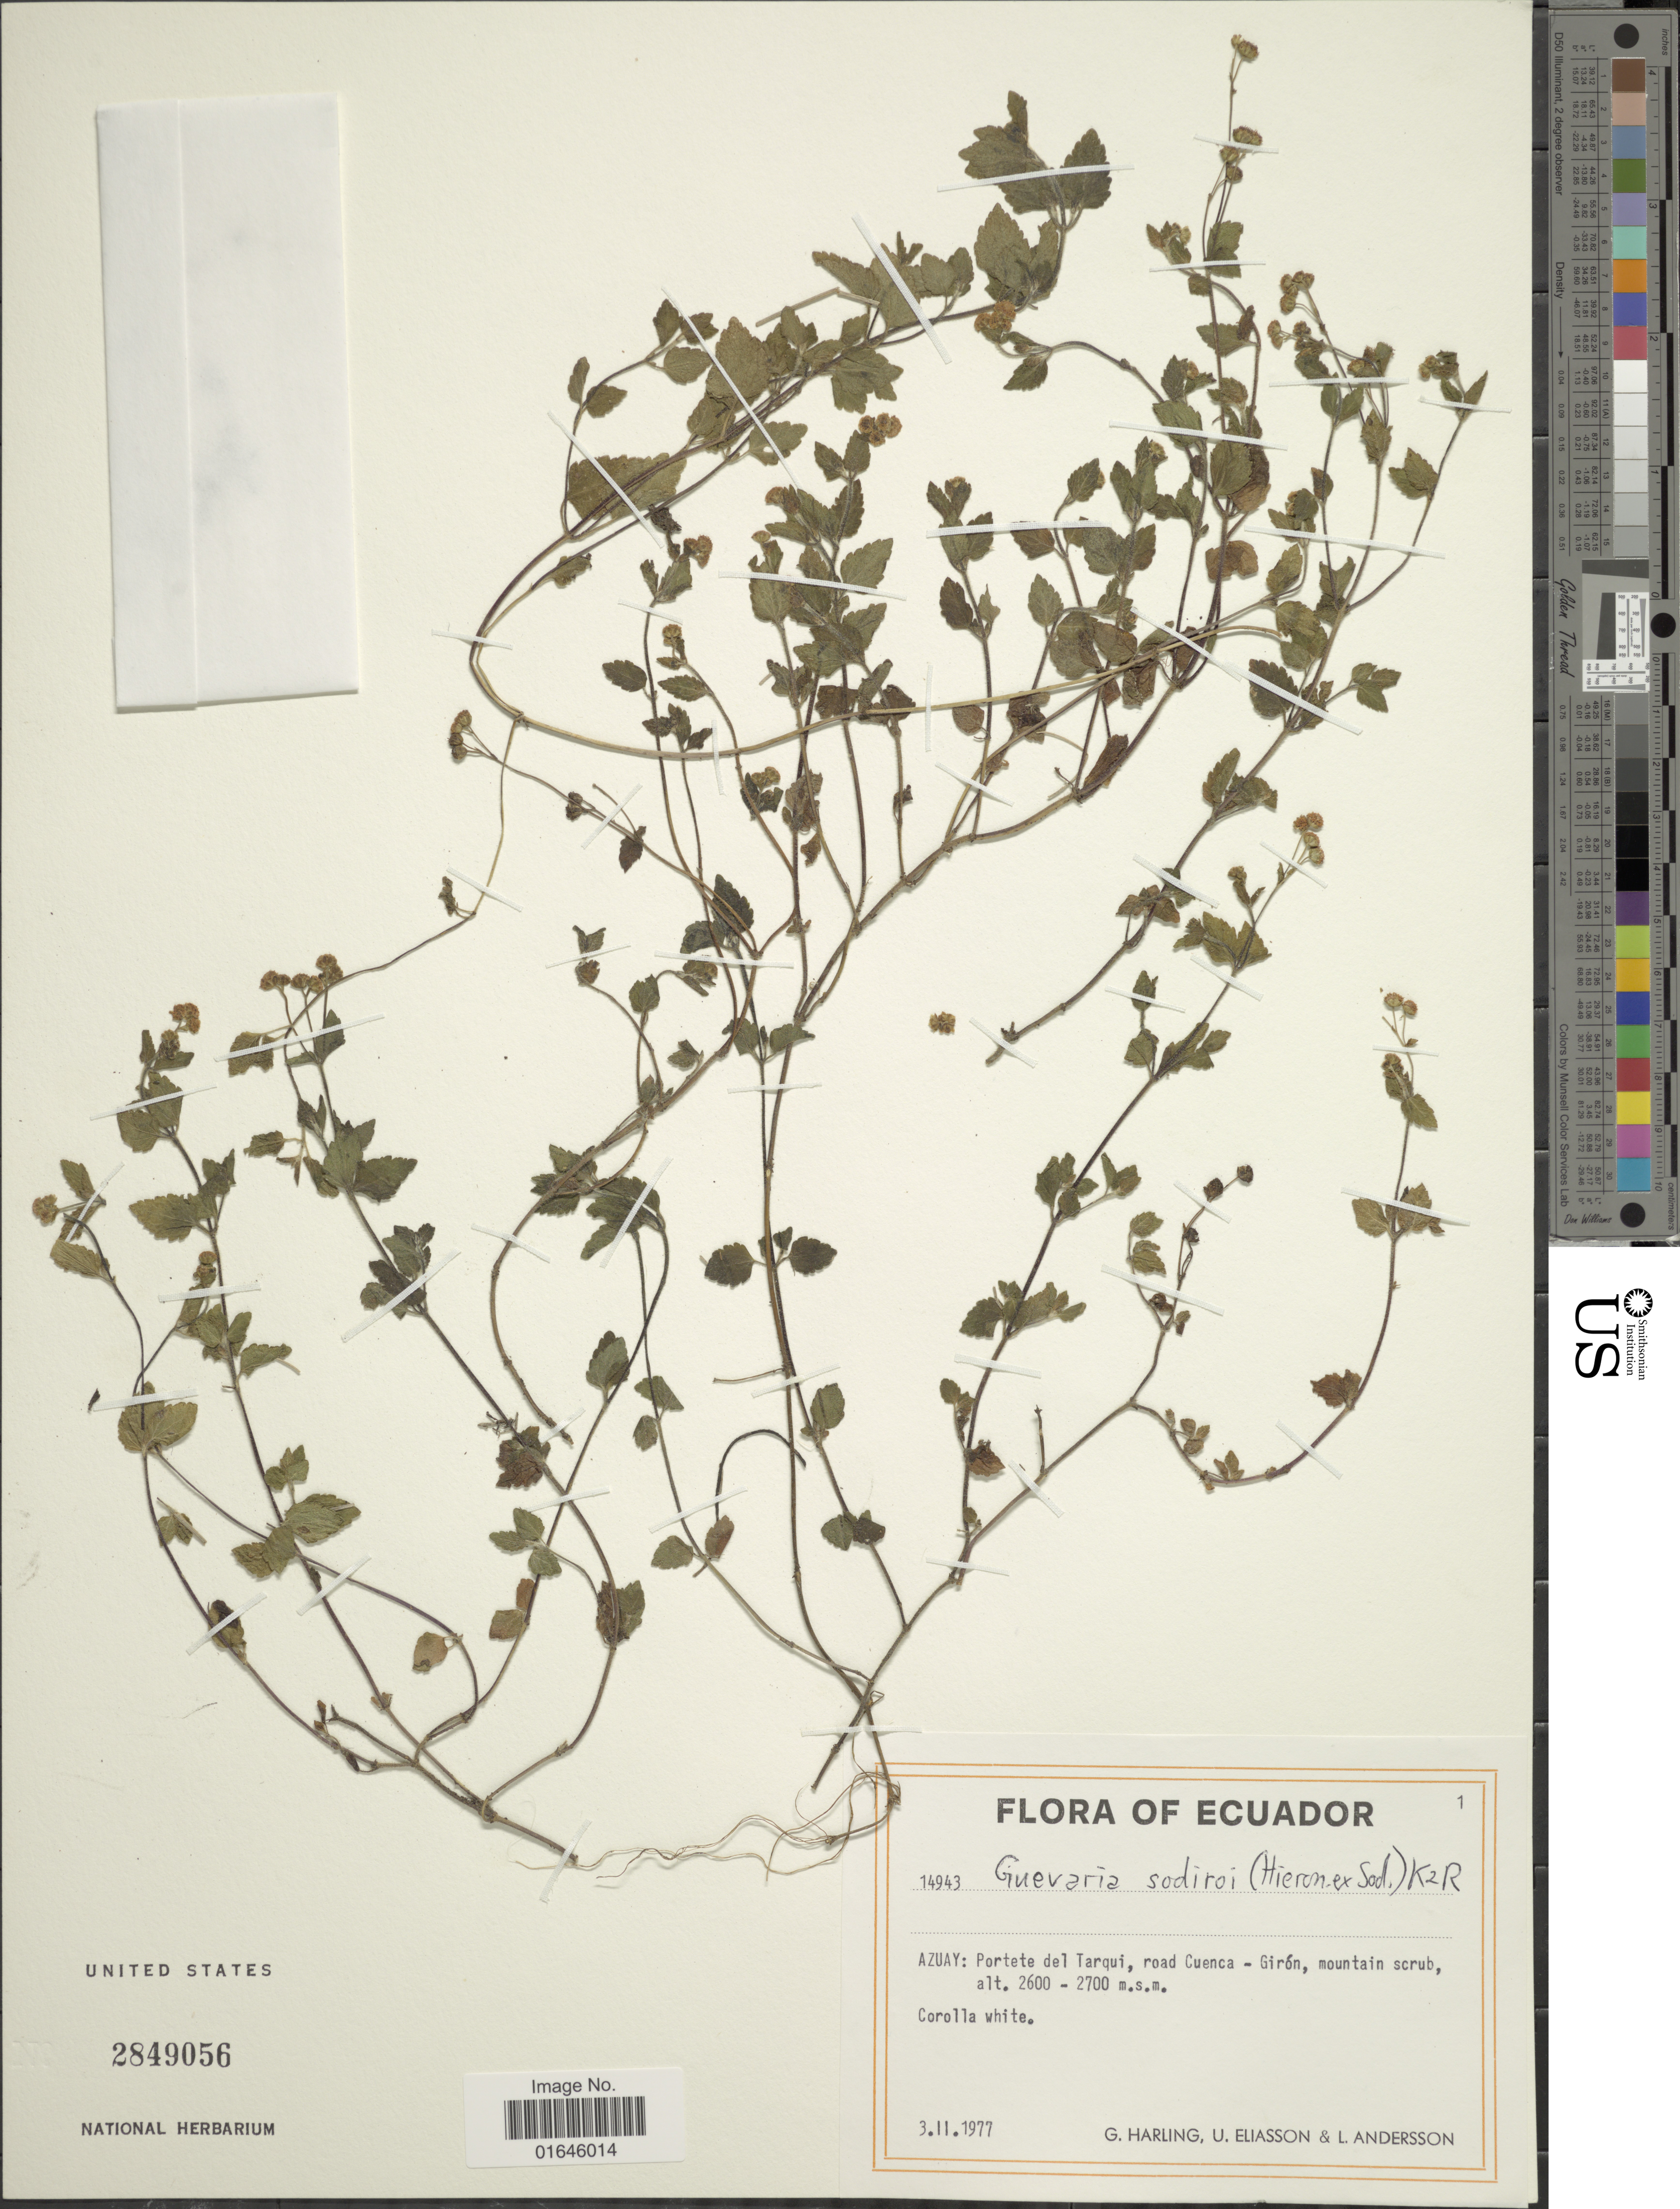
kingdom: Plantae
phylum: Tracheophyta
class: Magnoliopsida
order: Asterales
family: Asteraceae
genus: Guevaria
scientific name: Guevaria sodiroi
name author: (Hieron. in Sodiro) R.M. King & H. Rob.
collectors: G. Harling, U. Eliasson & L. Andersson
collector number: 14943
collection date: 1977-02-03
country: Ecuador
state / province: Azuay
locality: Portete del Tarqui, road Cuenca-Giron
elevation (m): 2600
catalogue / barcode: US 2849056